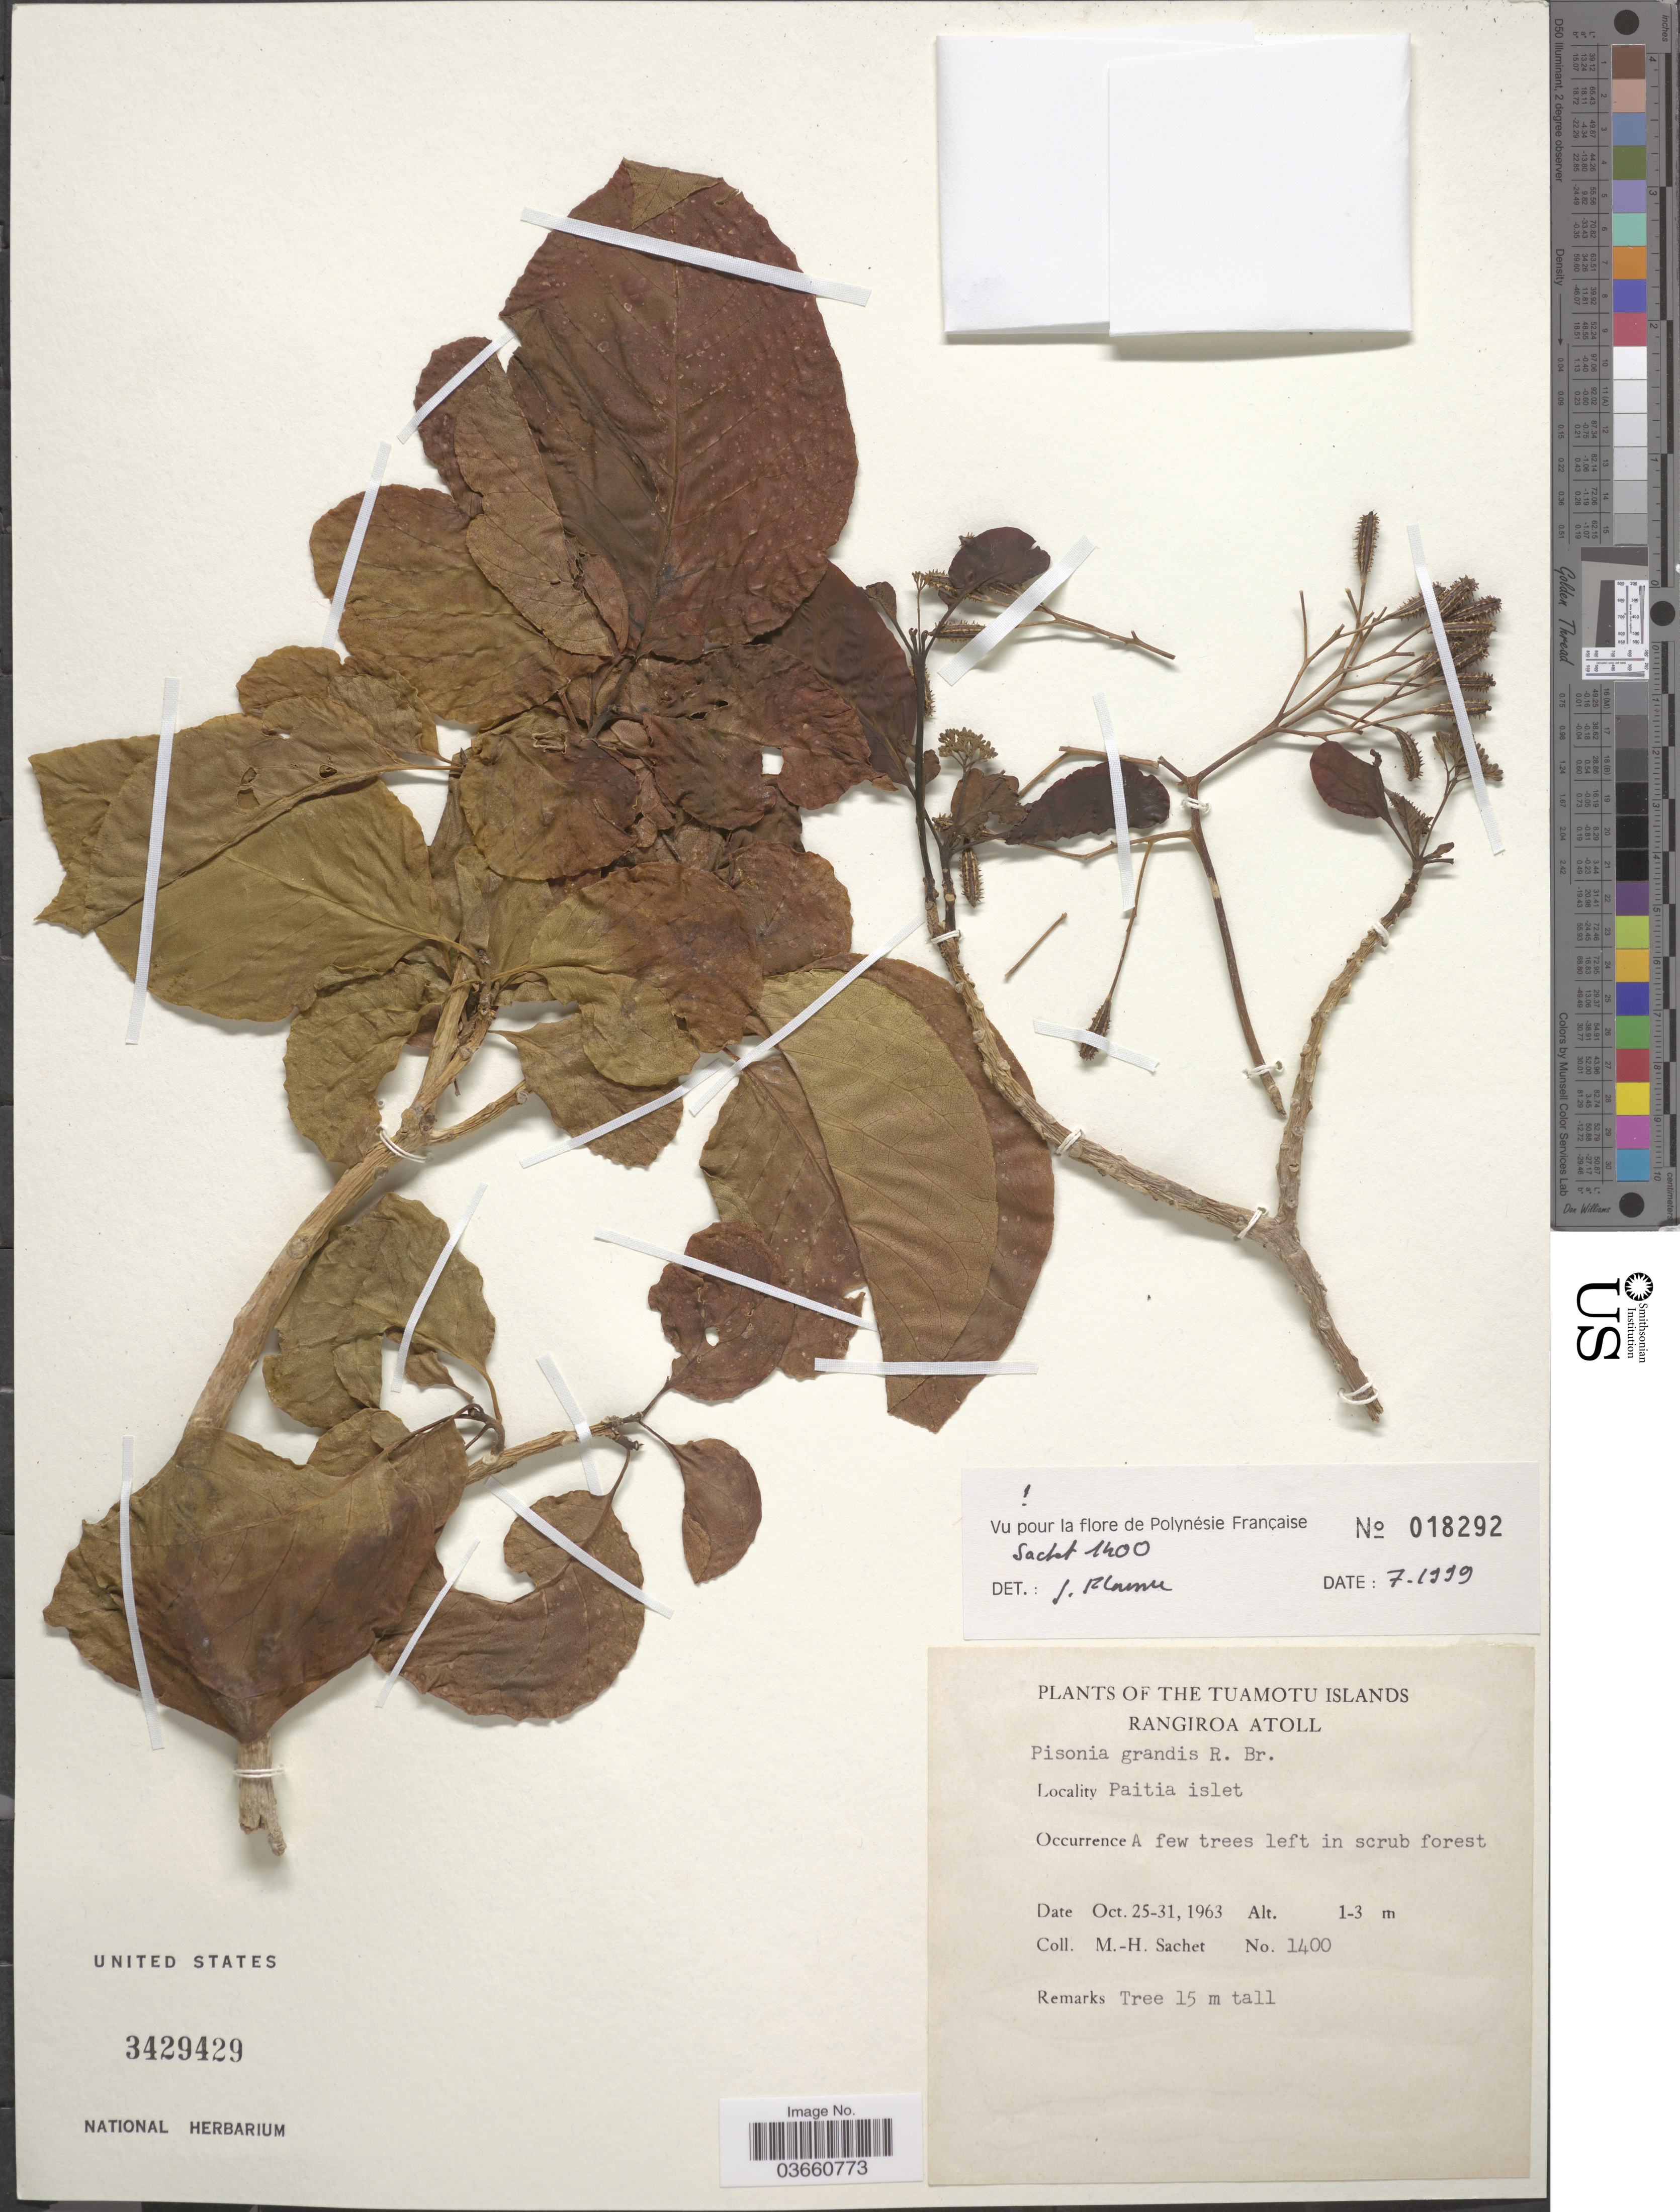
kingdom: Plantae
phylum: Tracheophyta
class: Magnoliopsida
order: Caryophyllales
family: Nyctaginaceae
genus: Pisonia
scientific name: Pisonia grandis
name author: R. Br.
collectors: M.-H. Sachet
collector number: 1400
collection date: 1963-10-25/1963-10-31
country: French Polynesia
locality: Tuamotu Islands. Rangiroa Atoll. Paitia islet.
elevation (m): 1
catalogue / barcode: US 3429429